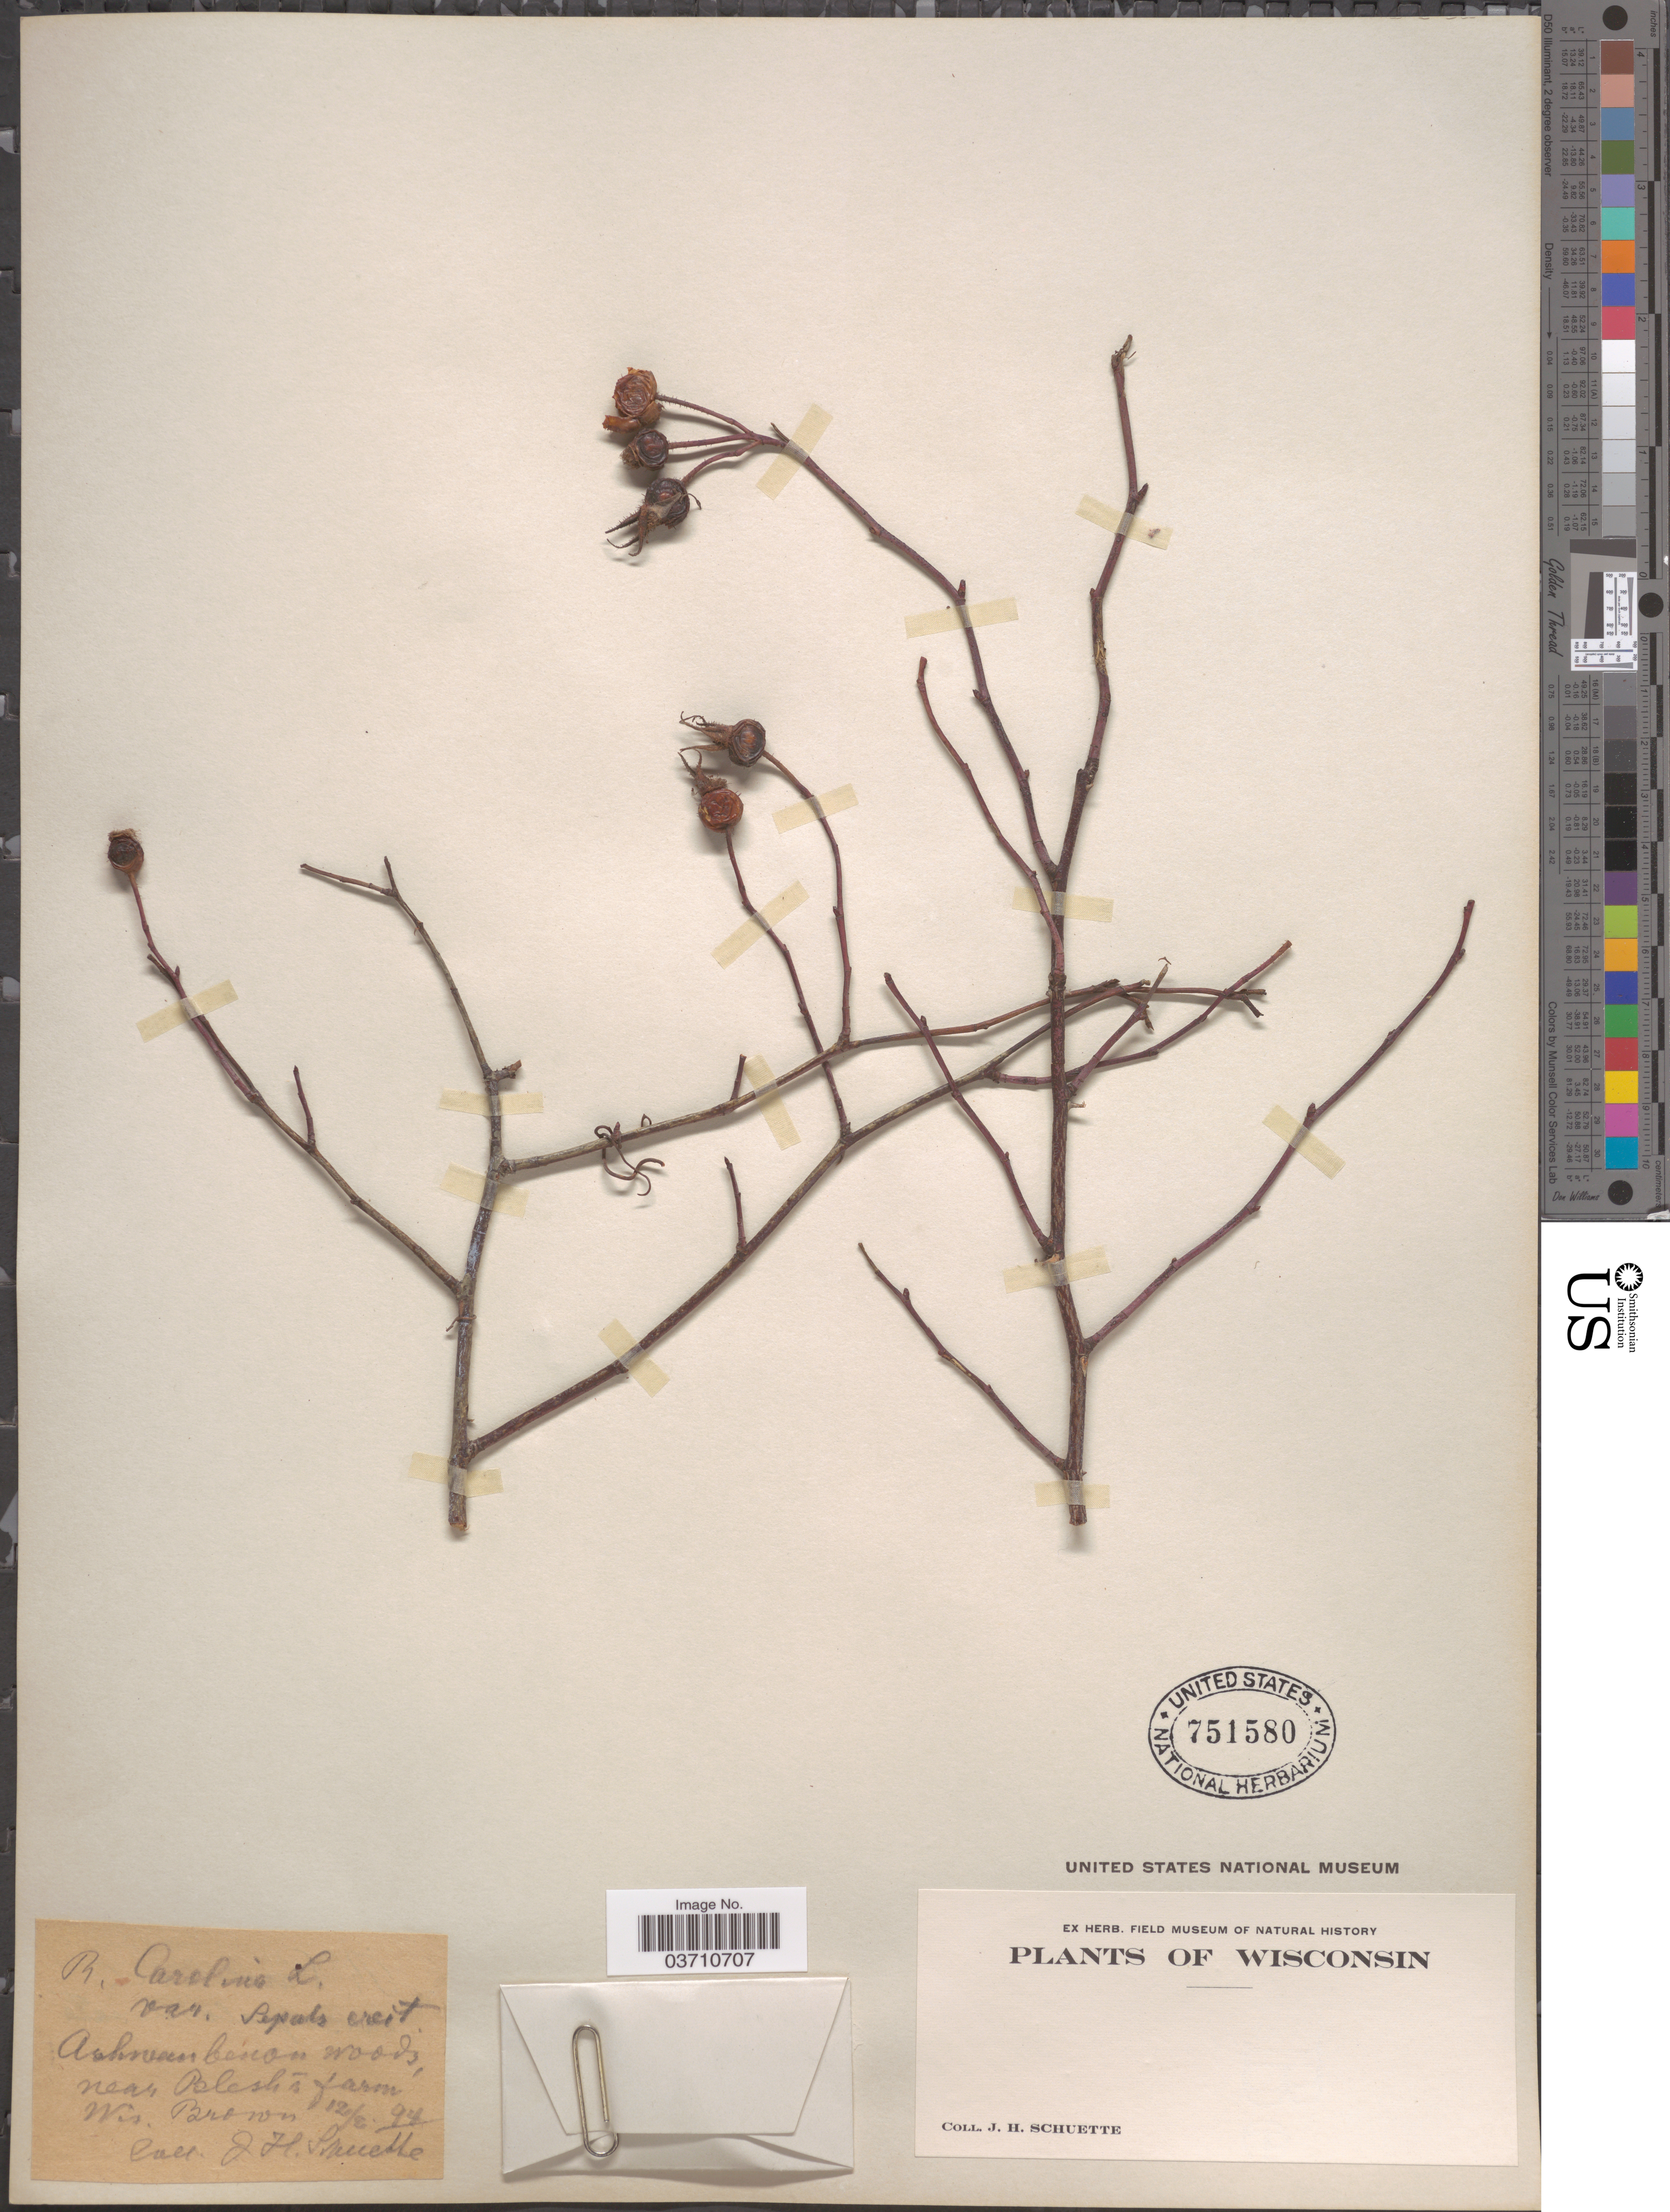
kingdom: Plantae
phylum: Tracheophyta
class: Magnoliopsida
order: Rosales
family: Rosaceae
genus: Rosa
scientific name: Rosa carolina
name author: L.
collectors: J. H. Schuette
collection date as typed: Transcribed d/m/y: 12/8/94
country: United States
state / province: Wisconsin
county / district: Brown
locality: Ashwaubenon woods, near Blesh's farm, Brown [Brown Co.]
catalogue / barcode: US 751580